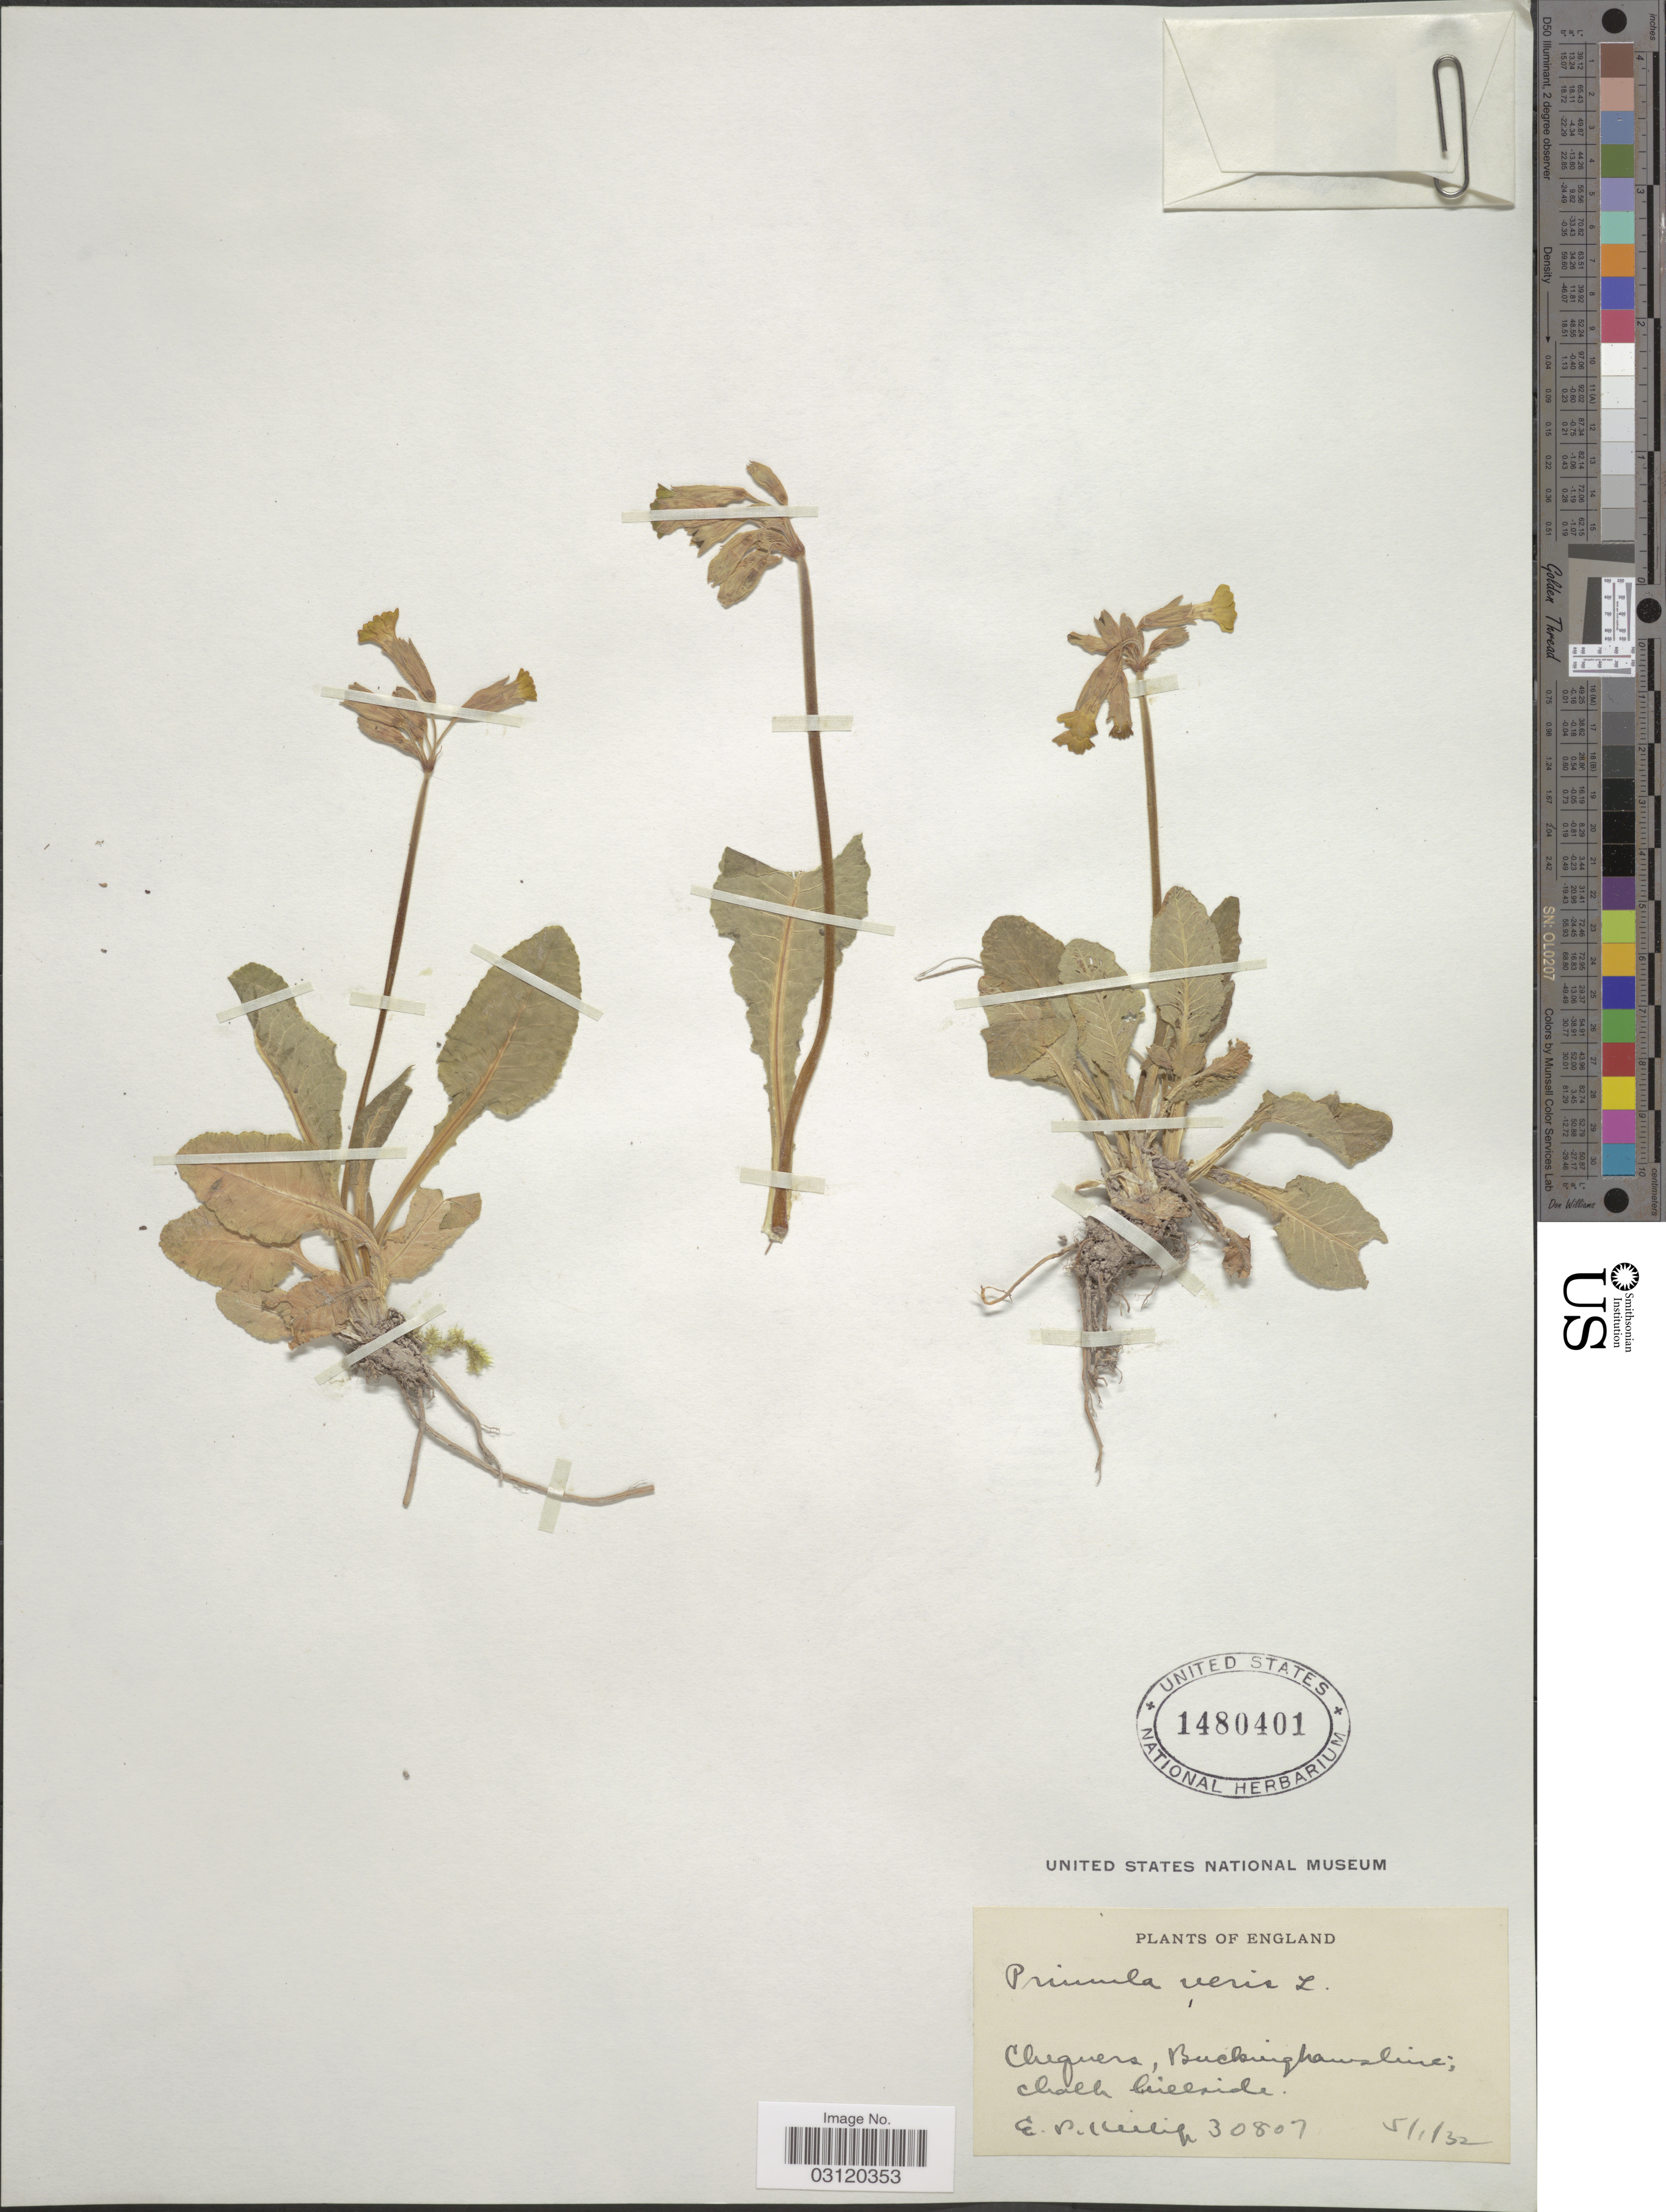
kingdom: Plantae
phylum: Tracheophyta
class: Magnoliopsida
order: Ericales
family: Primulaceae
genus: Primula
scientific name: Primula veris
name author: L.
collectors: E. P. Killip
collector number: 30807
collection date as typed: Transcribed d/m/y: 5/1/32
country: United Kingdom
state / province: England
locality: Chequers, Buckinghamshire.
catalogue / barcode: US 1480401